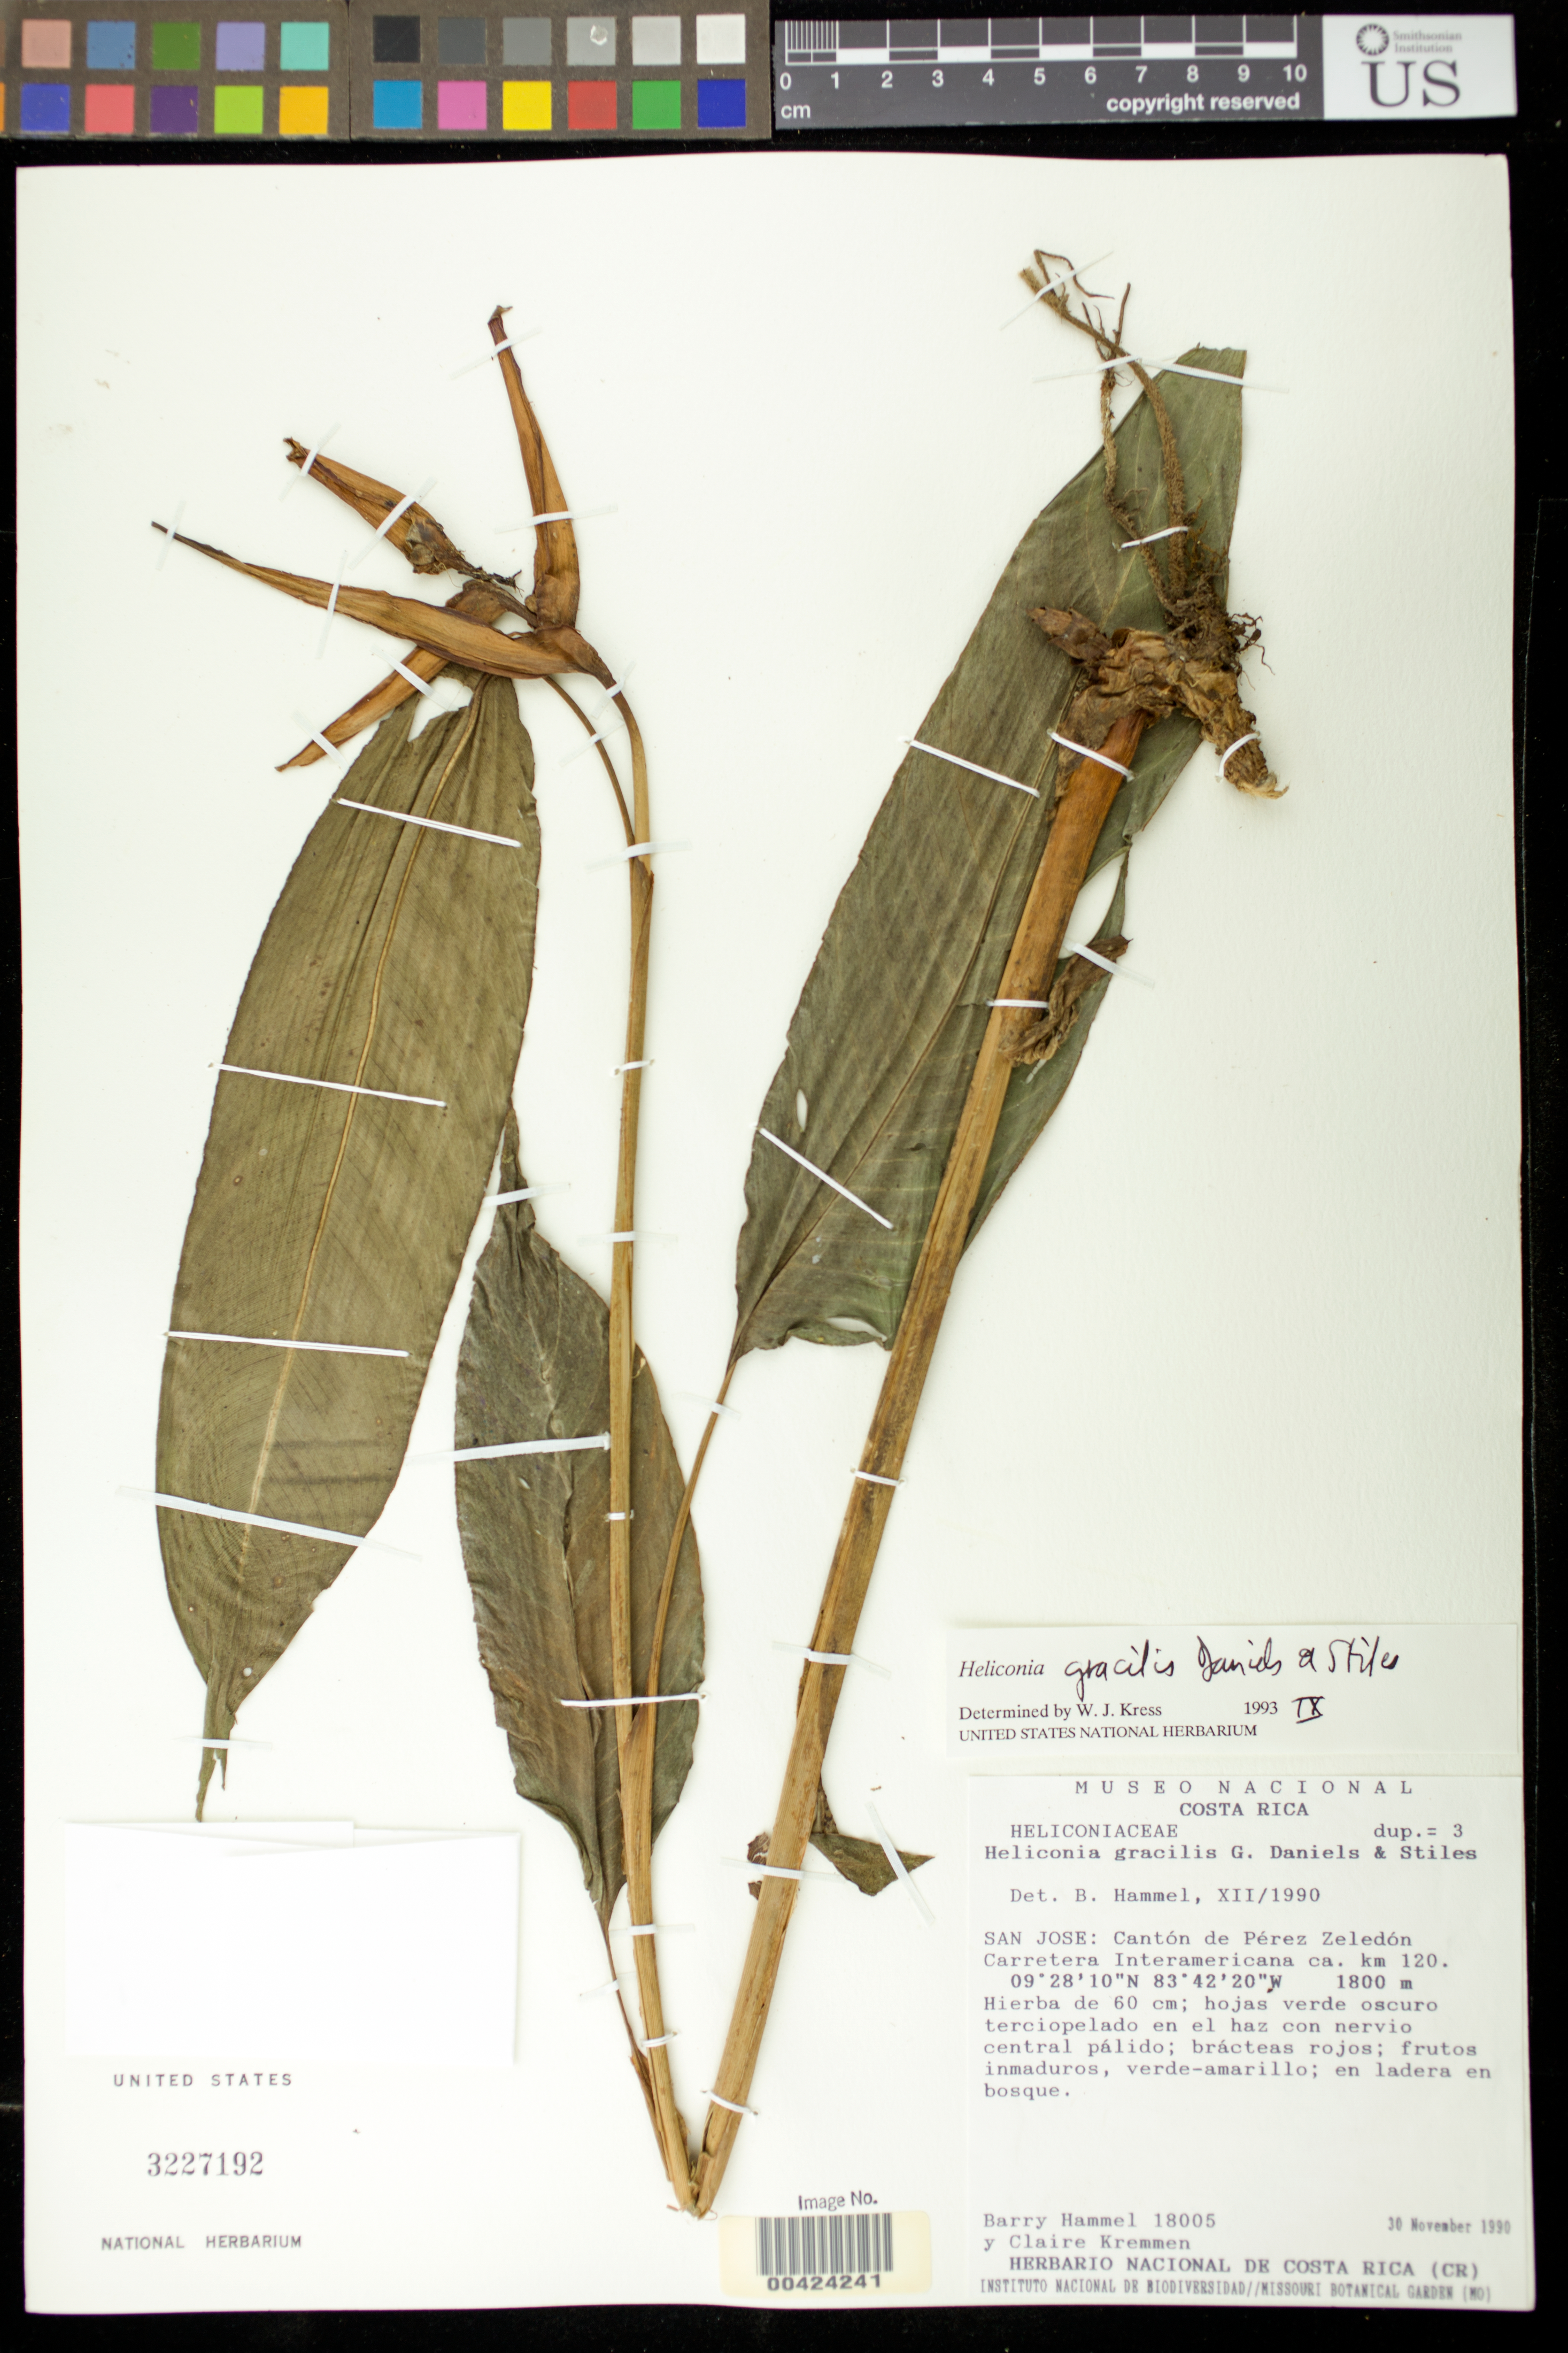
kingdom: Plantae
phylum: Tracheophyta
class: Liliopsida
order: Zingiberales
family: Heliconiaceae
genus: Heliconia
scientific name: Heliconia gracilis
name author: G.S. Daniels & F.G. Stiles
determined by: Kress, W. J., (US), Smithsonian Institution - National Museum of Natural History (UNITED STATES)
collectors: B. Hammel & C. Kremmen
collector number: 18005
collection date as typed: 30 Nov 1990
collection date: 1990-11-30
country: Costa Rica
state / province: San José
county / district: Pérez Zeledón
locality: Canton de perez zeledon carretera interamericana ca. km 120.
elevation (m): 1800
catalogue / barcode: US 3227192